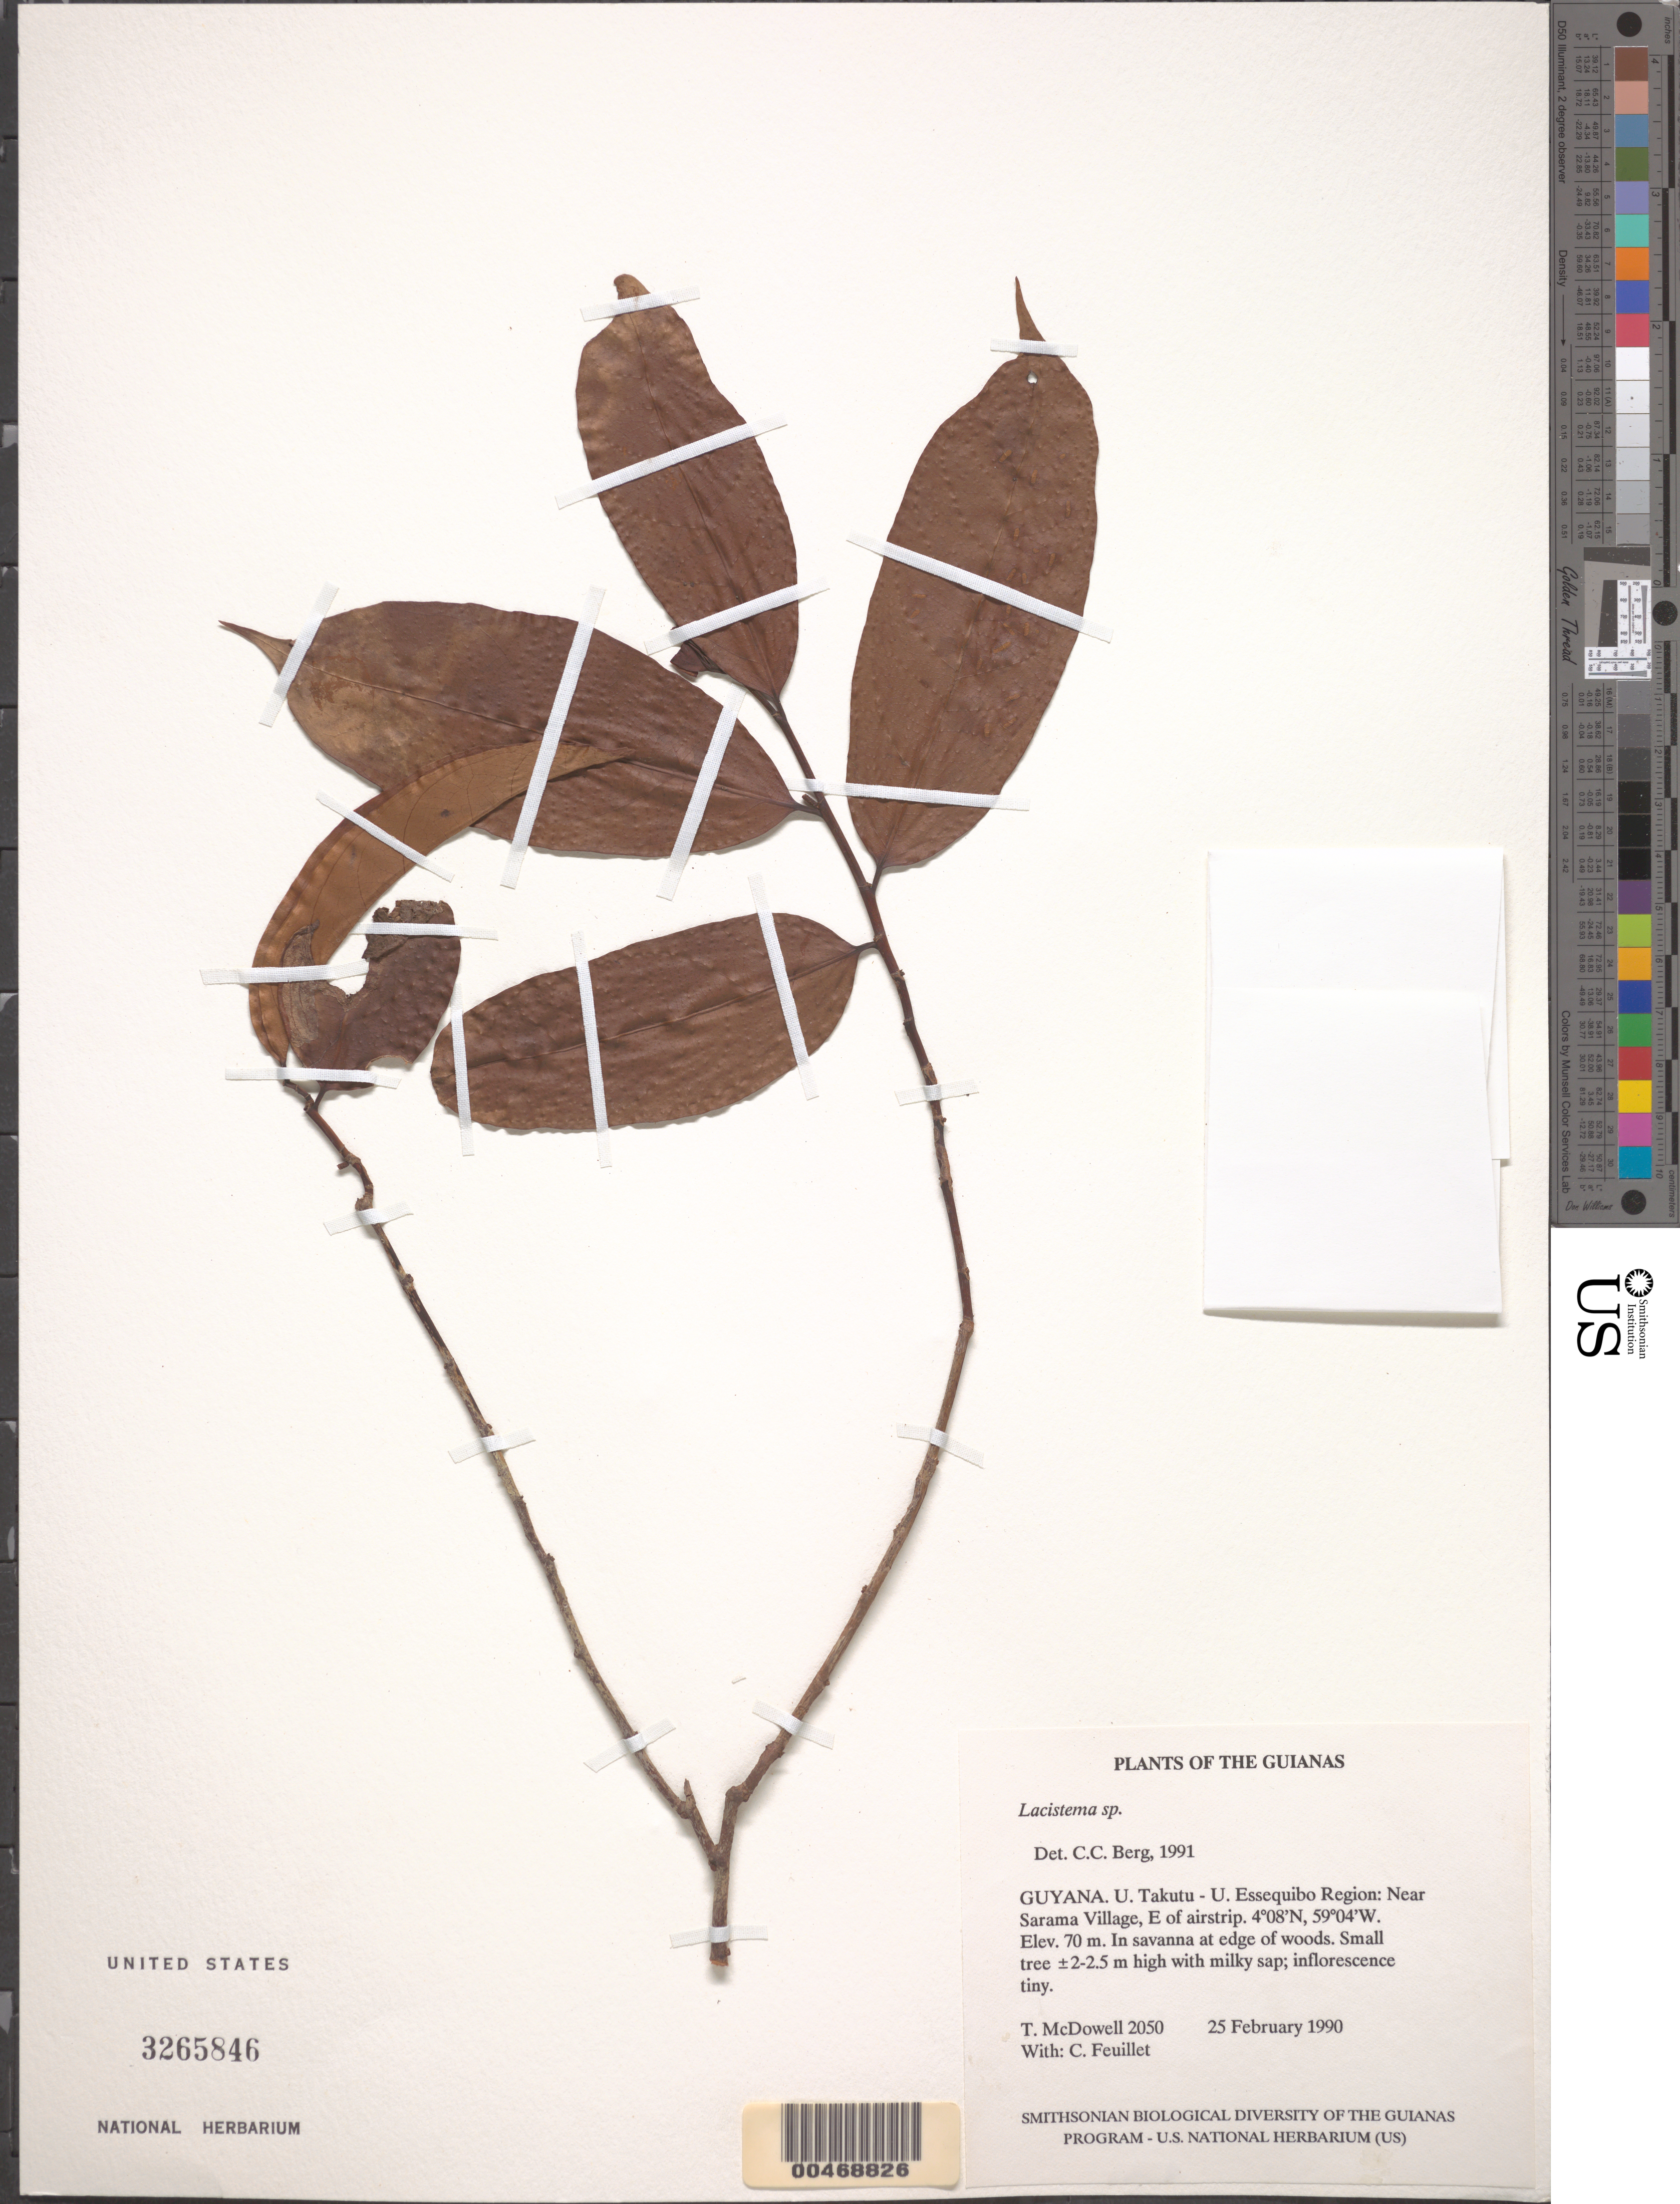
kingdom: Plantae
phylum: Tracheophyta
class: Magnoliopsida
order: Malpighiales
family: Lacistemataceae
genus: Lacistema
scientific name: Lacistema sp.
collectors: T. McDowell & C. Feuillet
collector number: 2050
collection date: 1990-02-25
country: Guyana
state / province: U. Takutu-U. Essequibo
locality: The Guianas. U. Takutu-U. Essequibo Region: Near Sarama Village, E of airstrip.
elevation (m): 70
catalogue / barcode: US 3265846